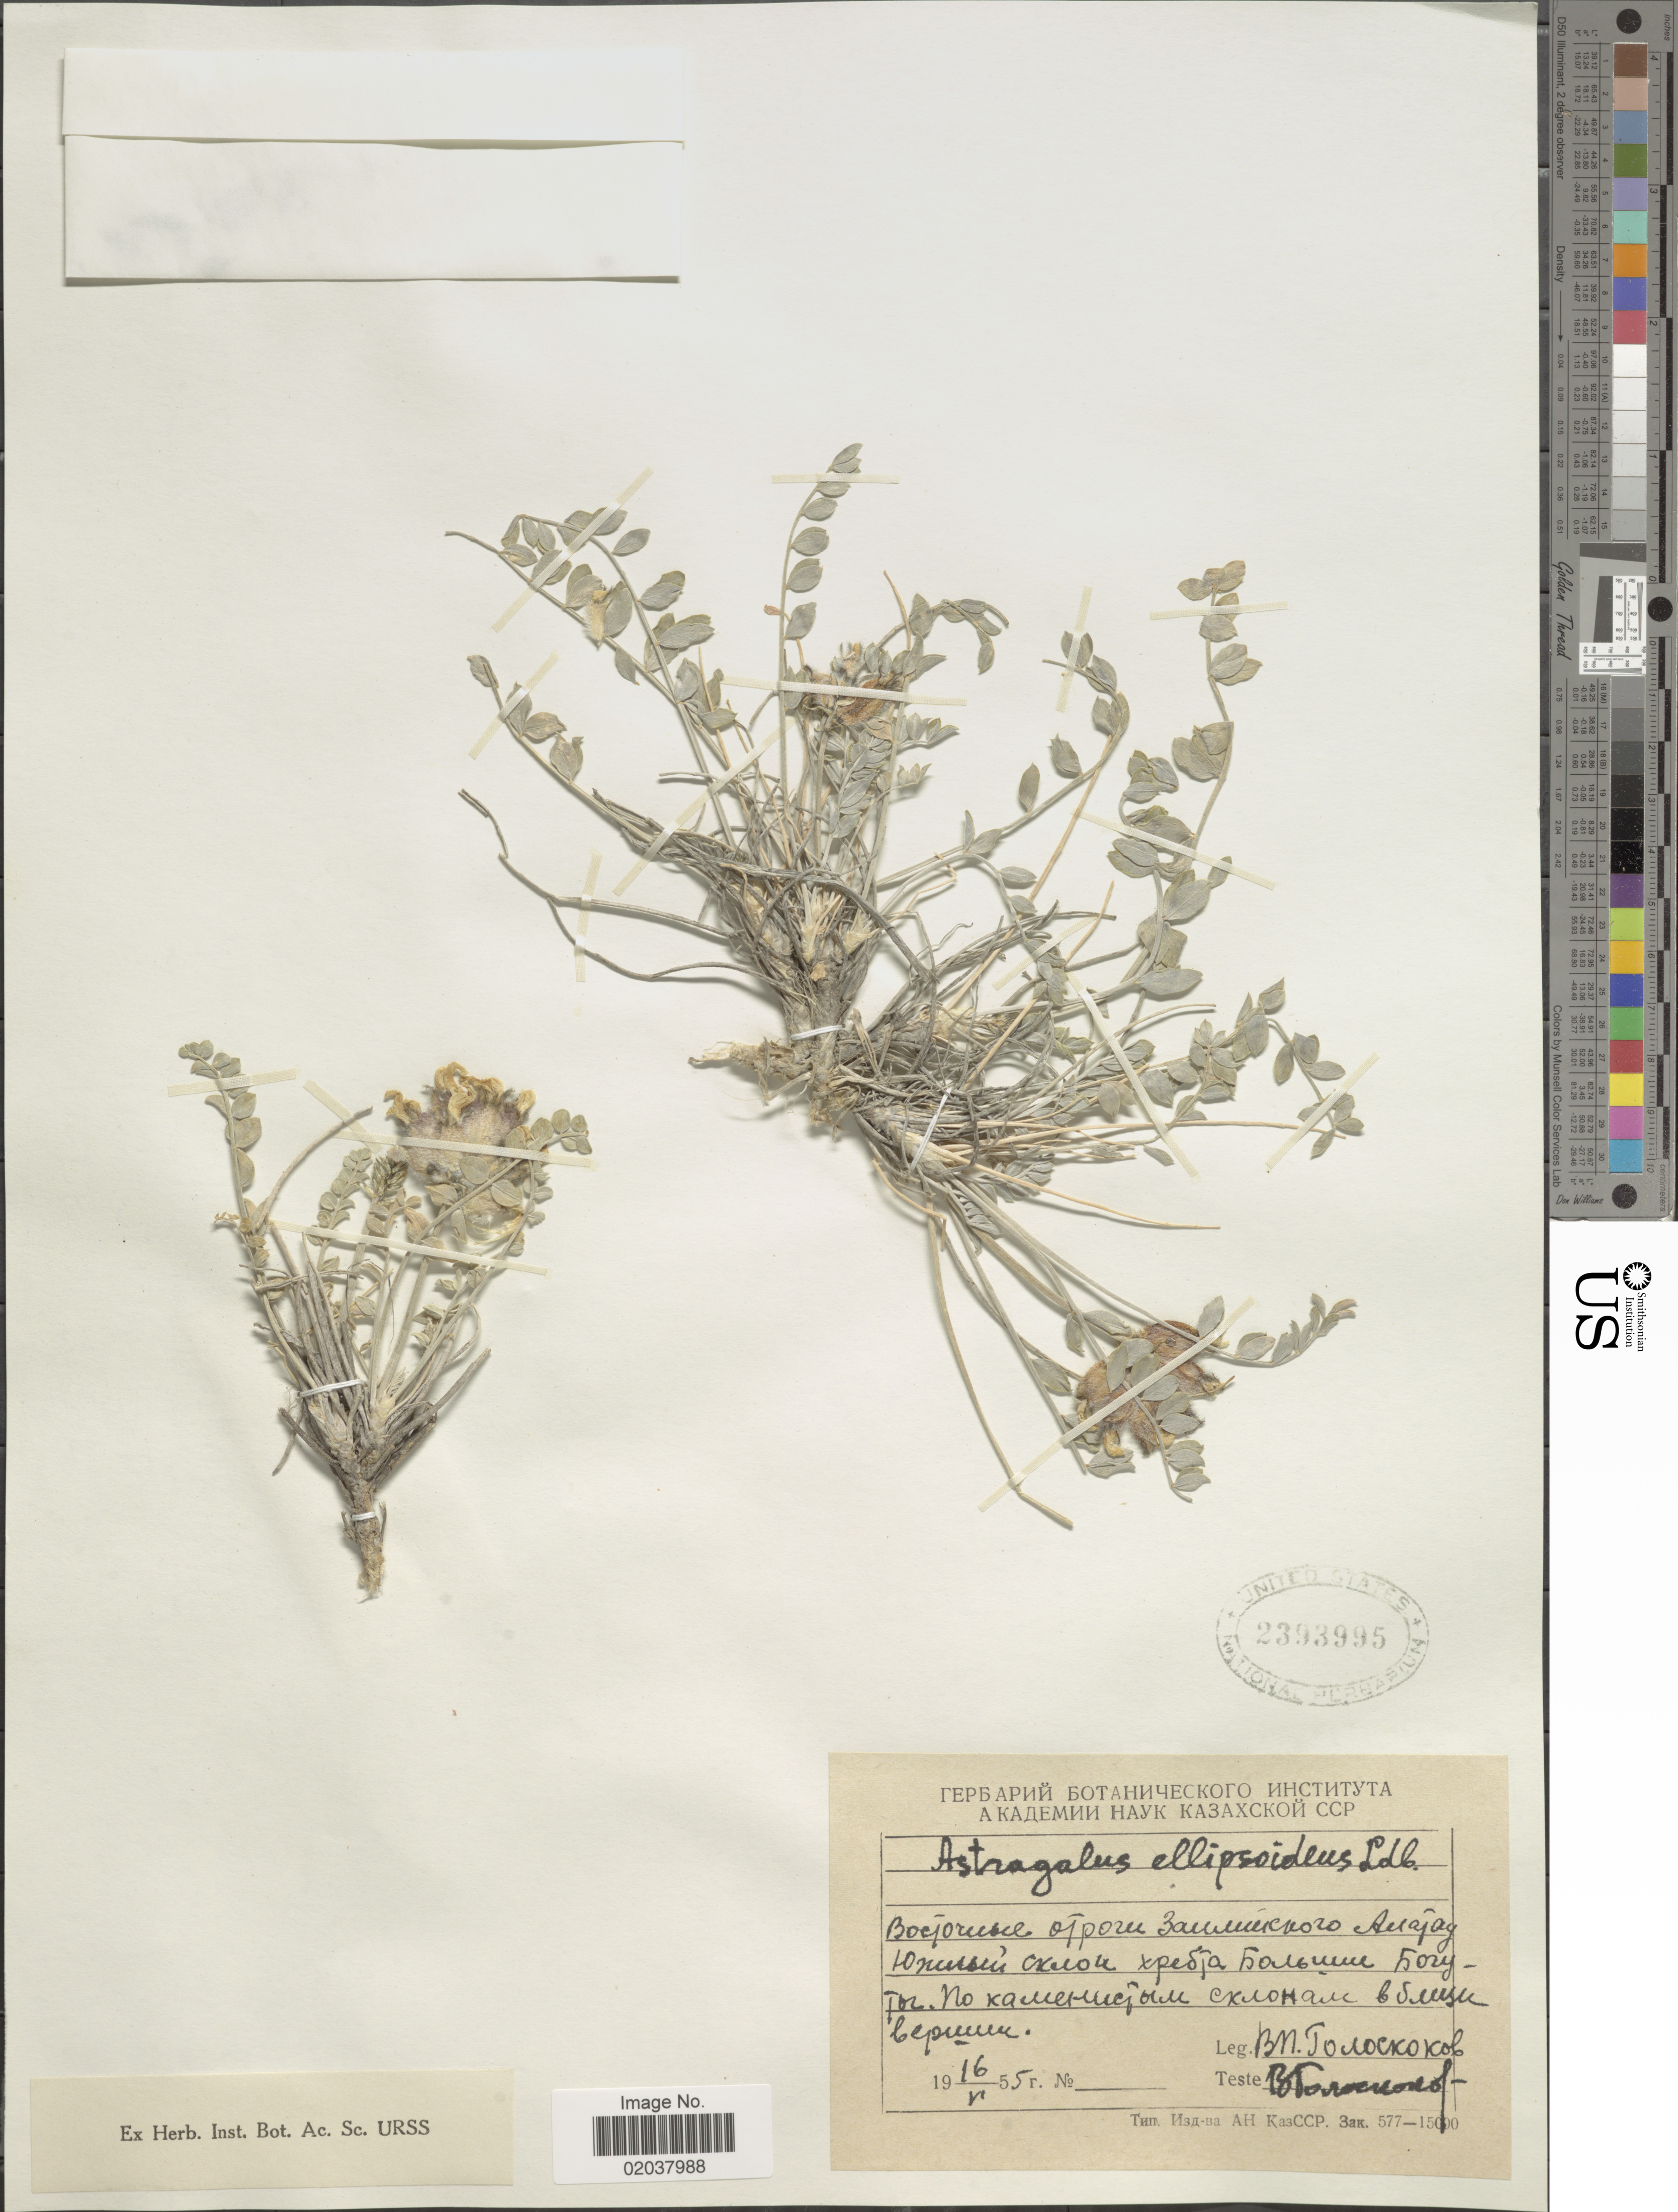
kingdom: Plantae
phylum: Tracheophyta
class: Magnoliopsida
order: Fabales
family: Fabaceae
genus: Astragalus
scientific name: Astragalus ellipsoideus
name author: Ledeb.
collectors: V. P. Goloskokov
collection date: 1955-06-16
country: Kazakhstan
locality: Zailiysky Alatau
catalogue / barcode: US 2393995